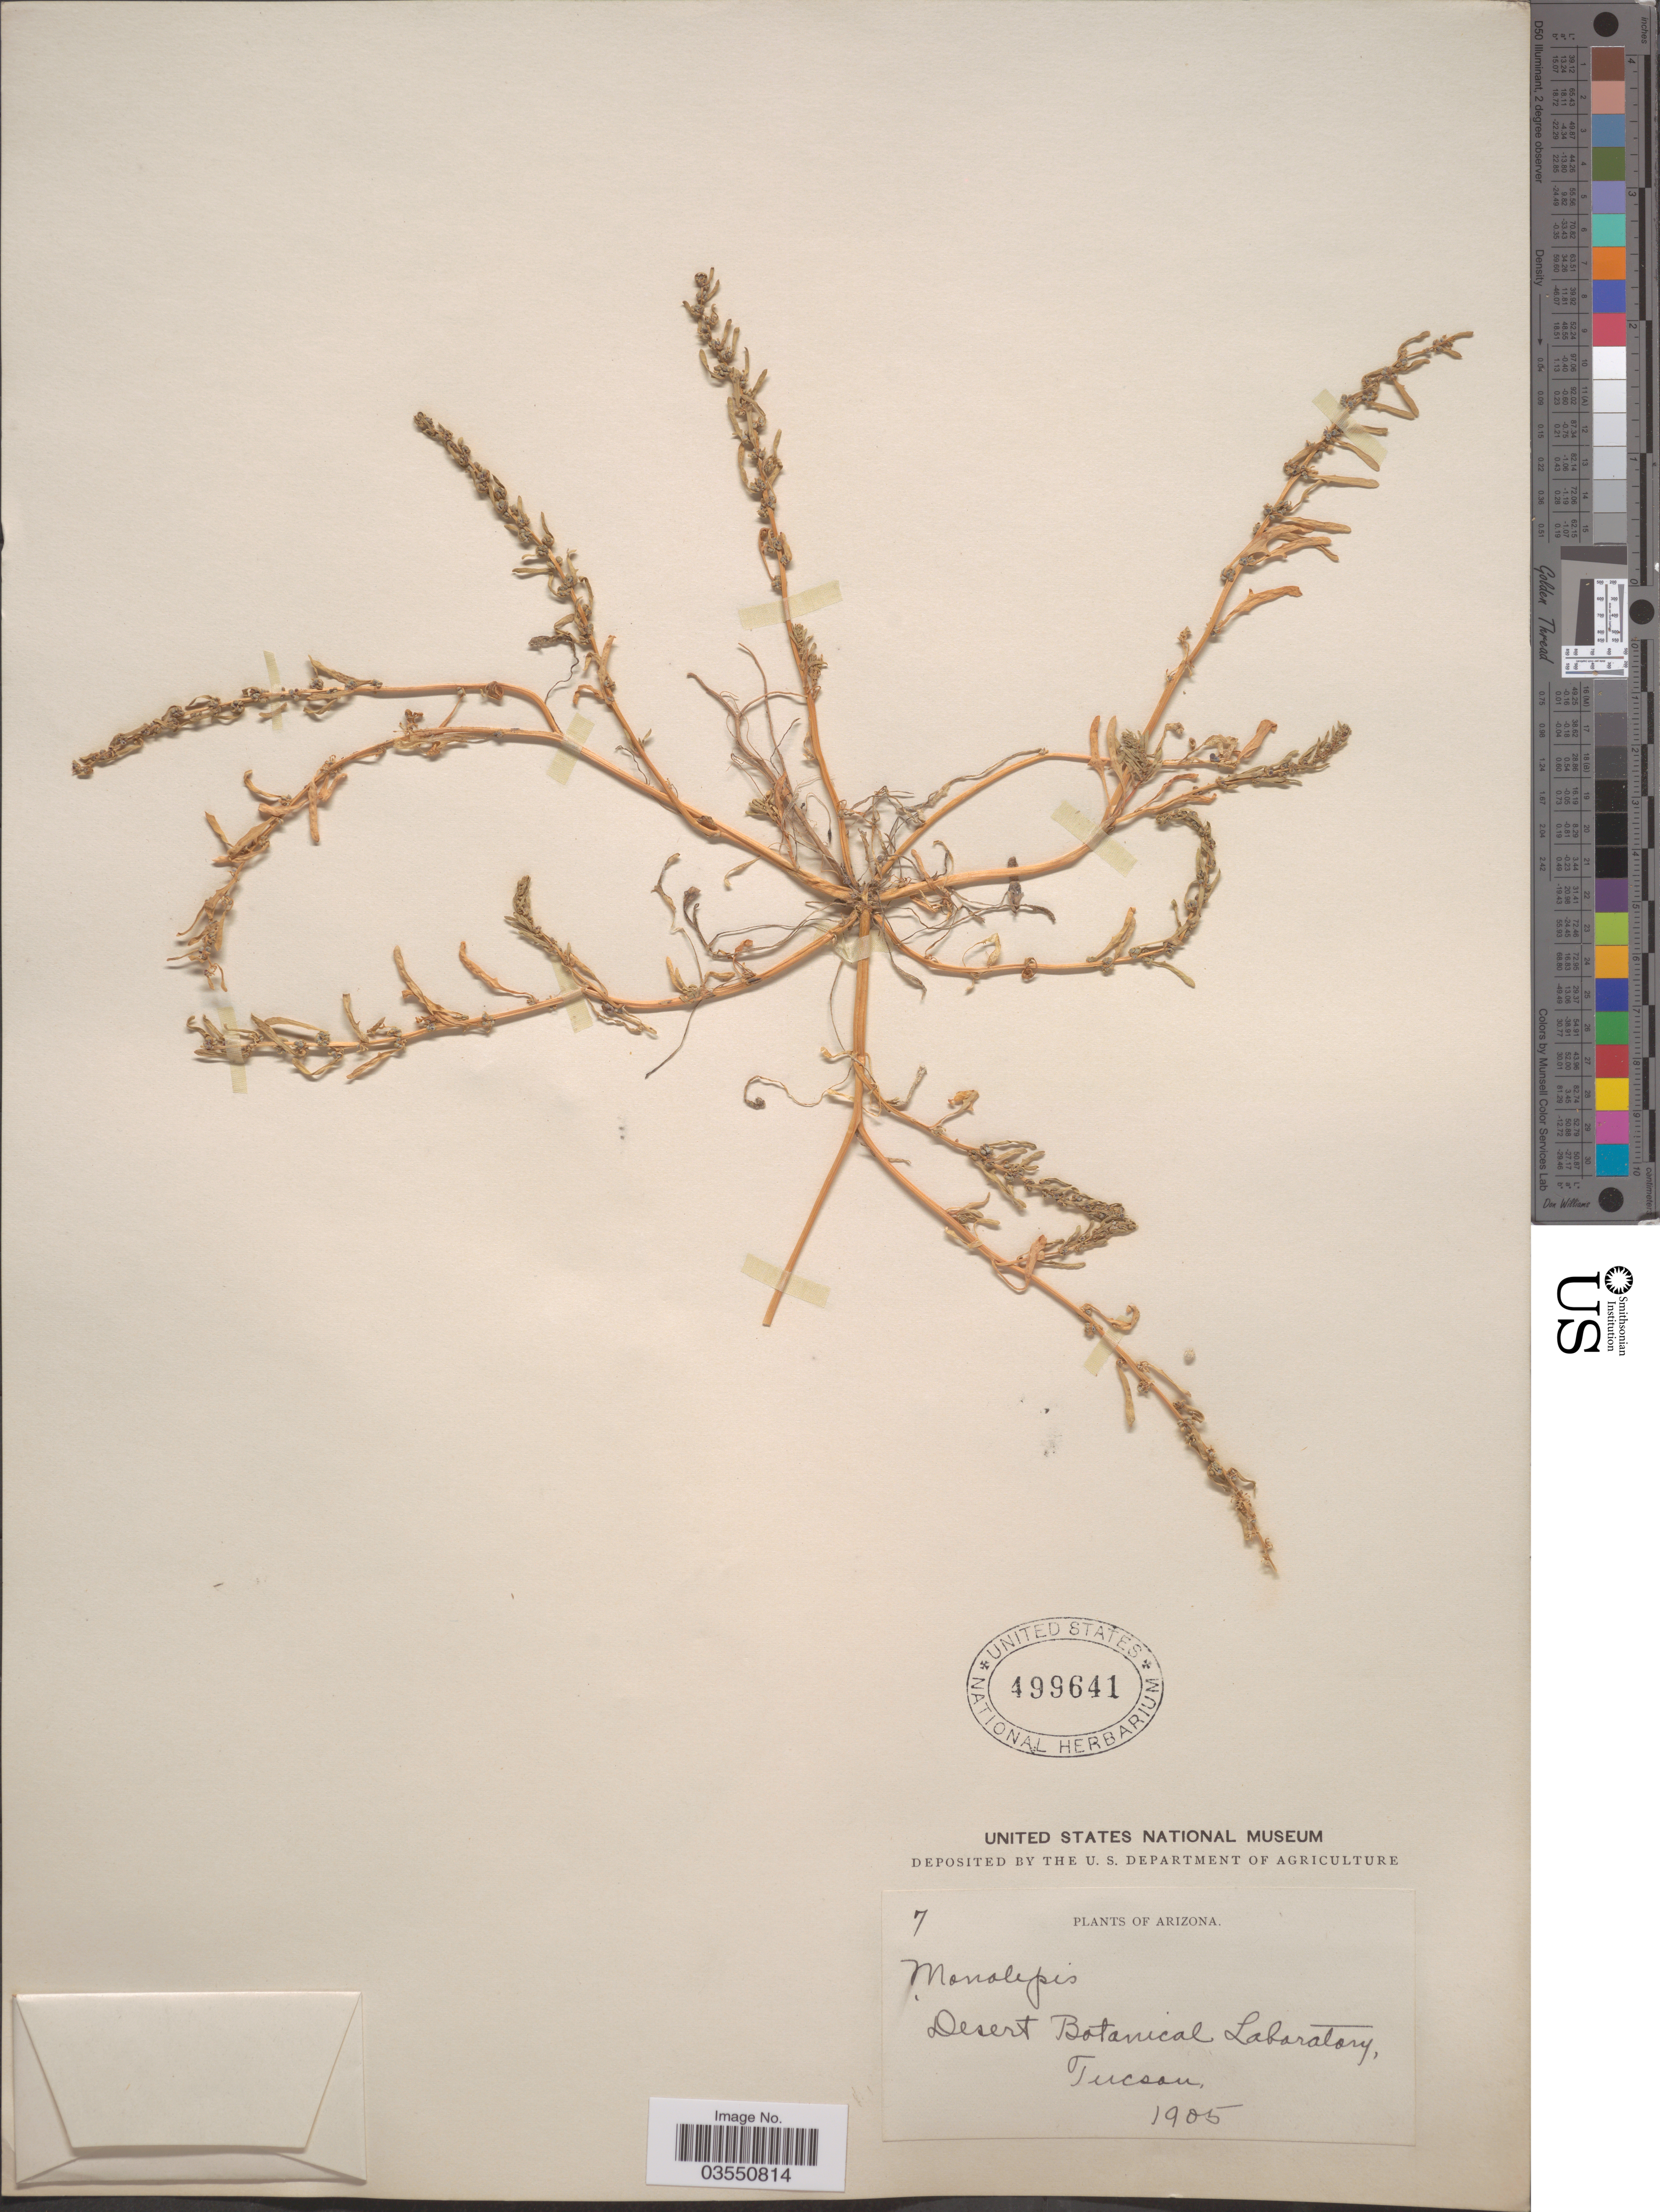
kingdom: Plantae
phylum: Tracheophyta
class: Magnoliopsida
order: Caryophyllales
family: Amaranthaceae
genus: Blitum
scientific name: Blitum nuttallianum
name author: Schult.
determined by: Strong, Mark T., (BOT), Smithsonian Institution - National Museum of Natural History (UNITED STATES)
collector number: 7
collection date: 1905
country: United States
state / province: Arizona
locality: Desert Botanical Laboratory, Tucson.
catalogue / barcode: US 499641